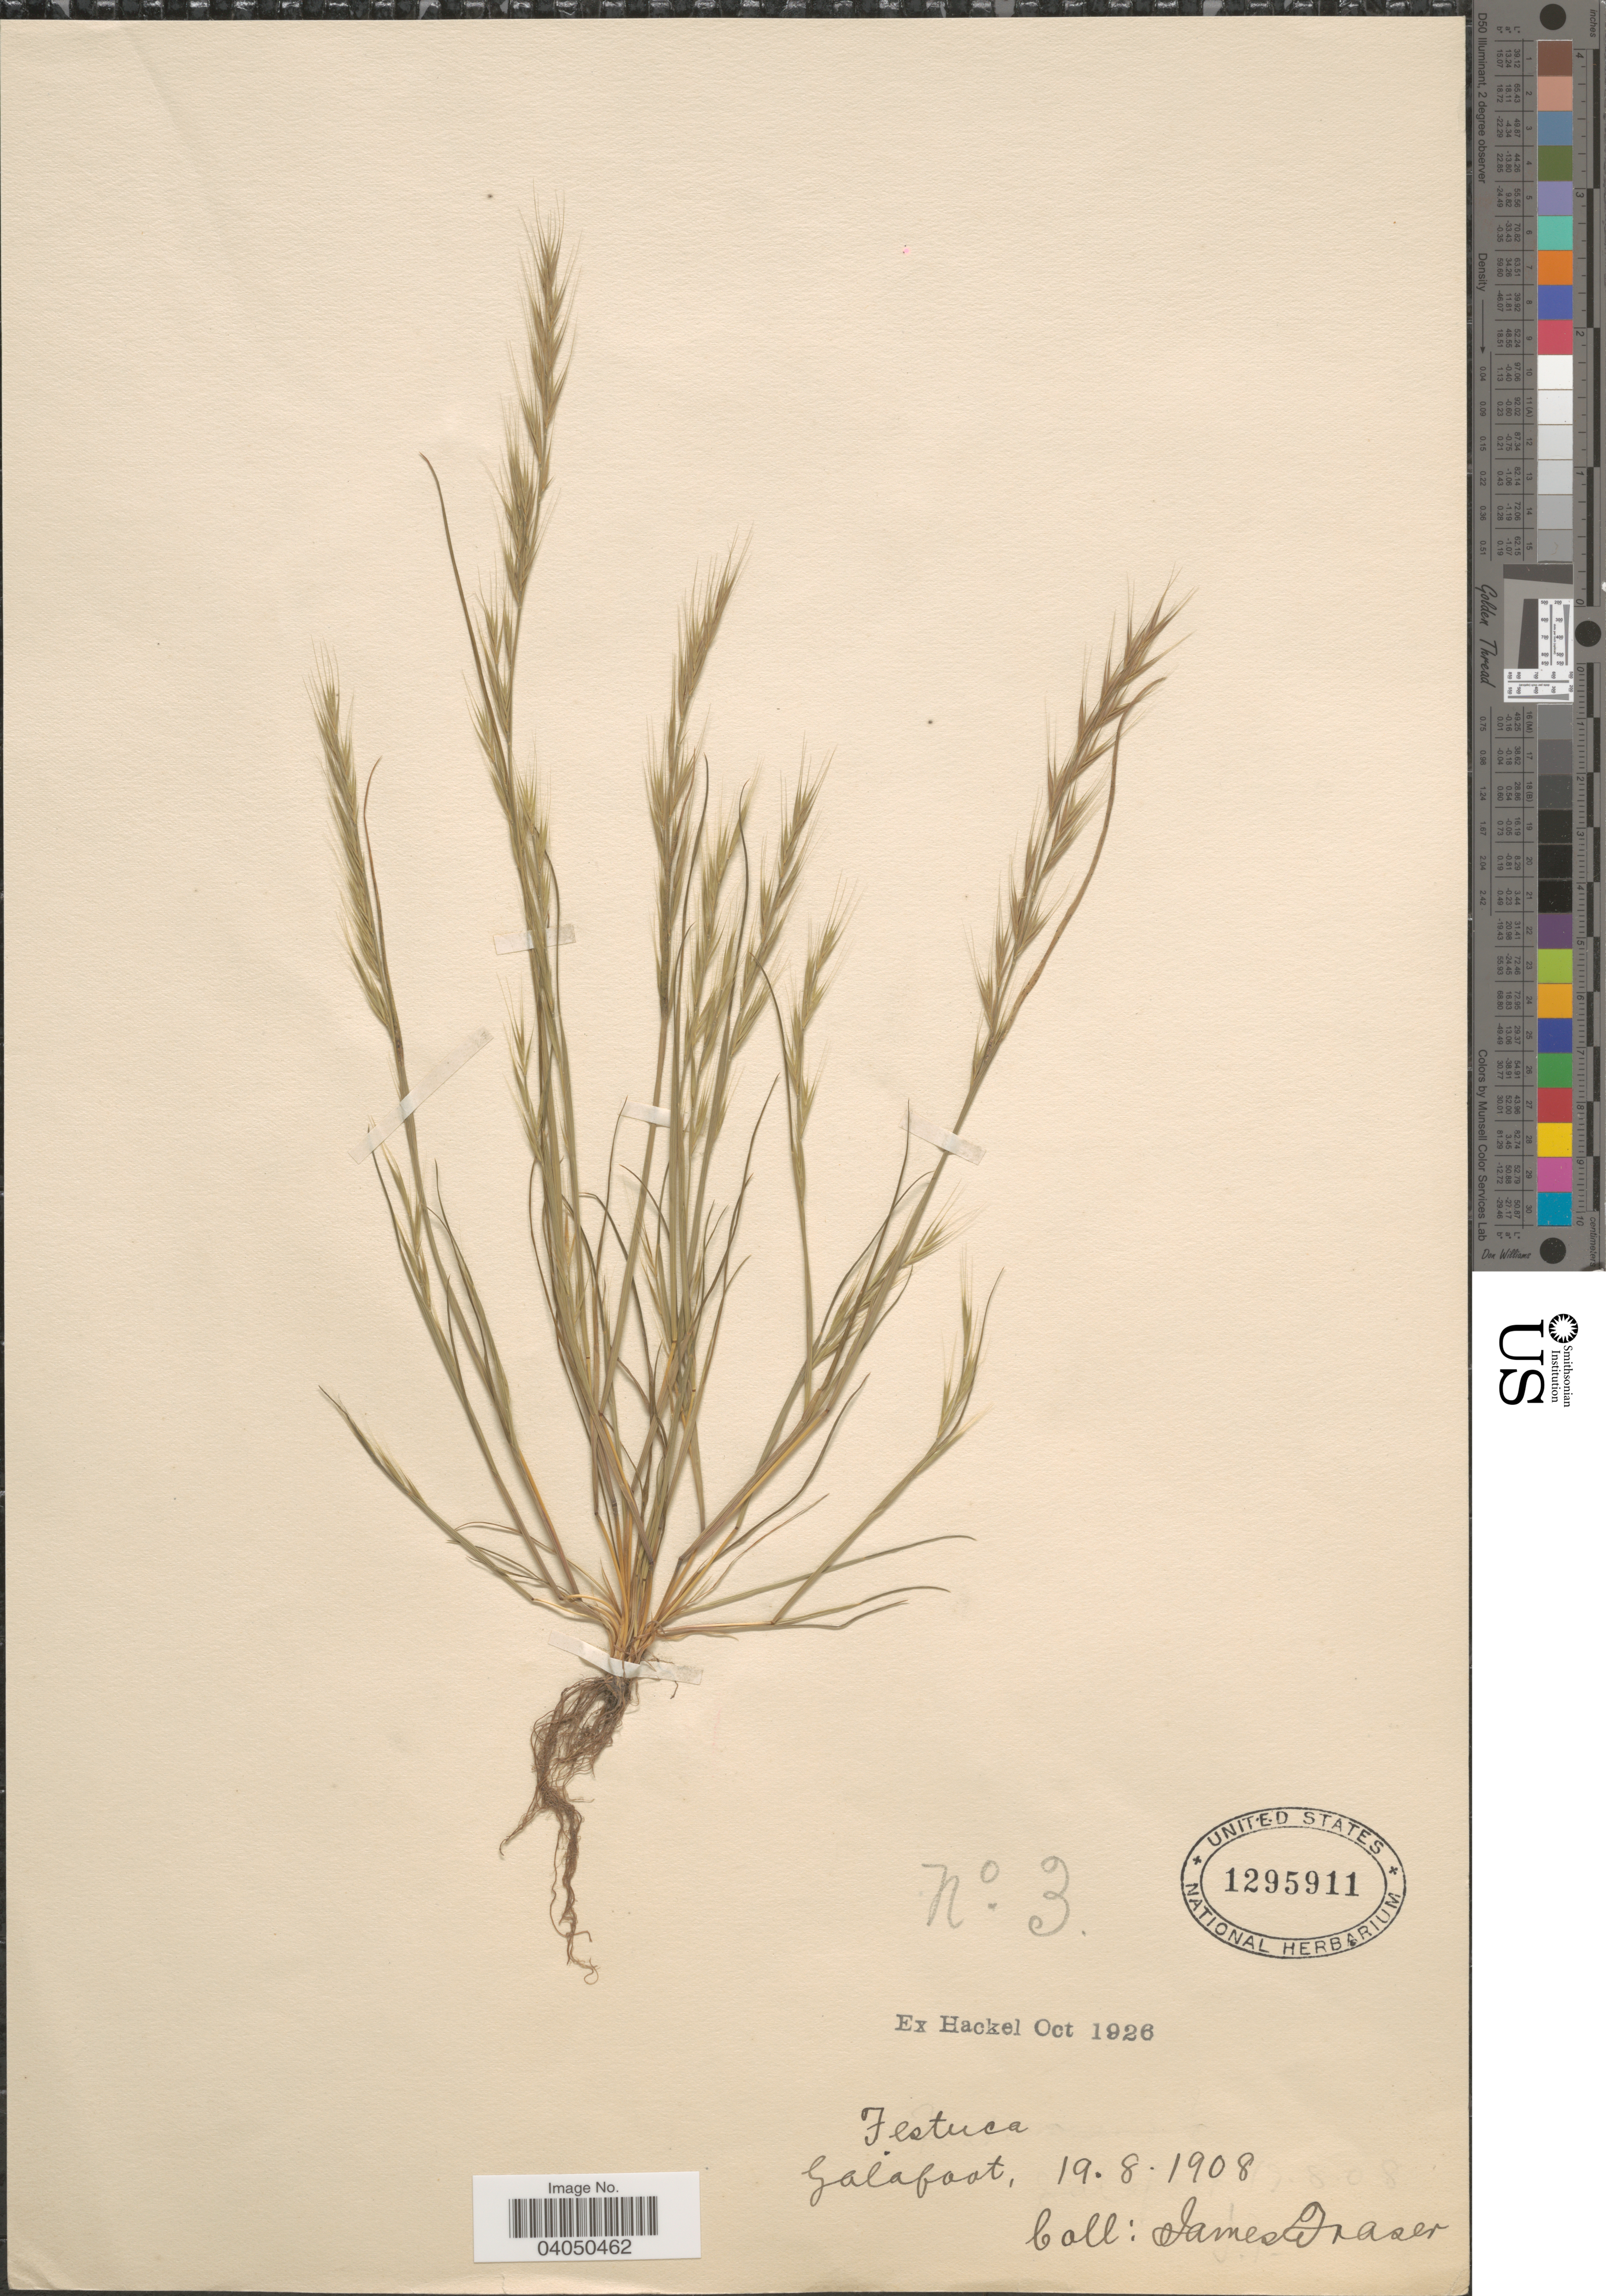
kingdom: Plantae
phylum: Tracheophyta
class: Liliopsida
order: Poales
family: Poaceae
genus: Festuca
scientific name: Festuca sp.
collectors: J. Fraser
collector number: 3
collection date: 1908-08-19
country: United Kingdom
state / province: Scotland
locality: Galafoot.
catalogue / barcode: US 1295911